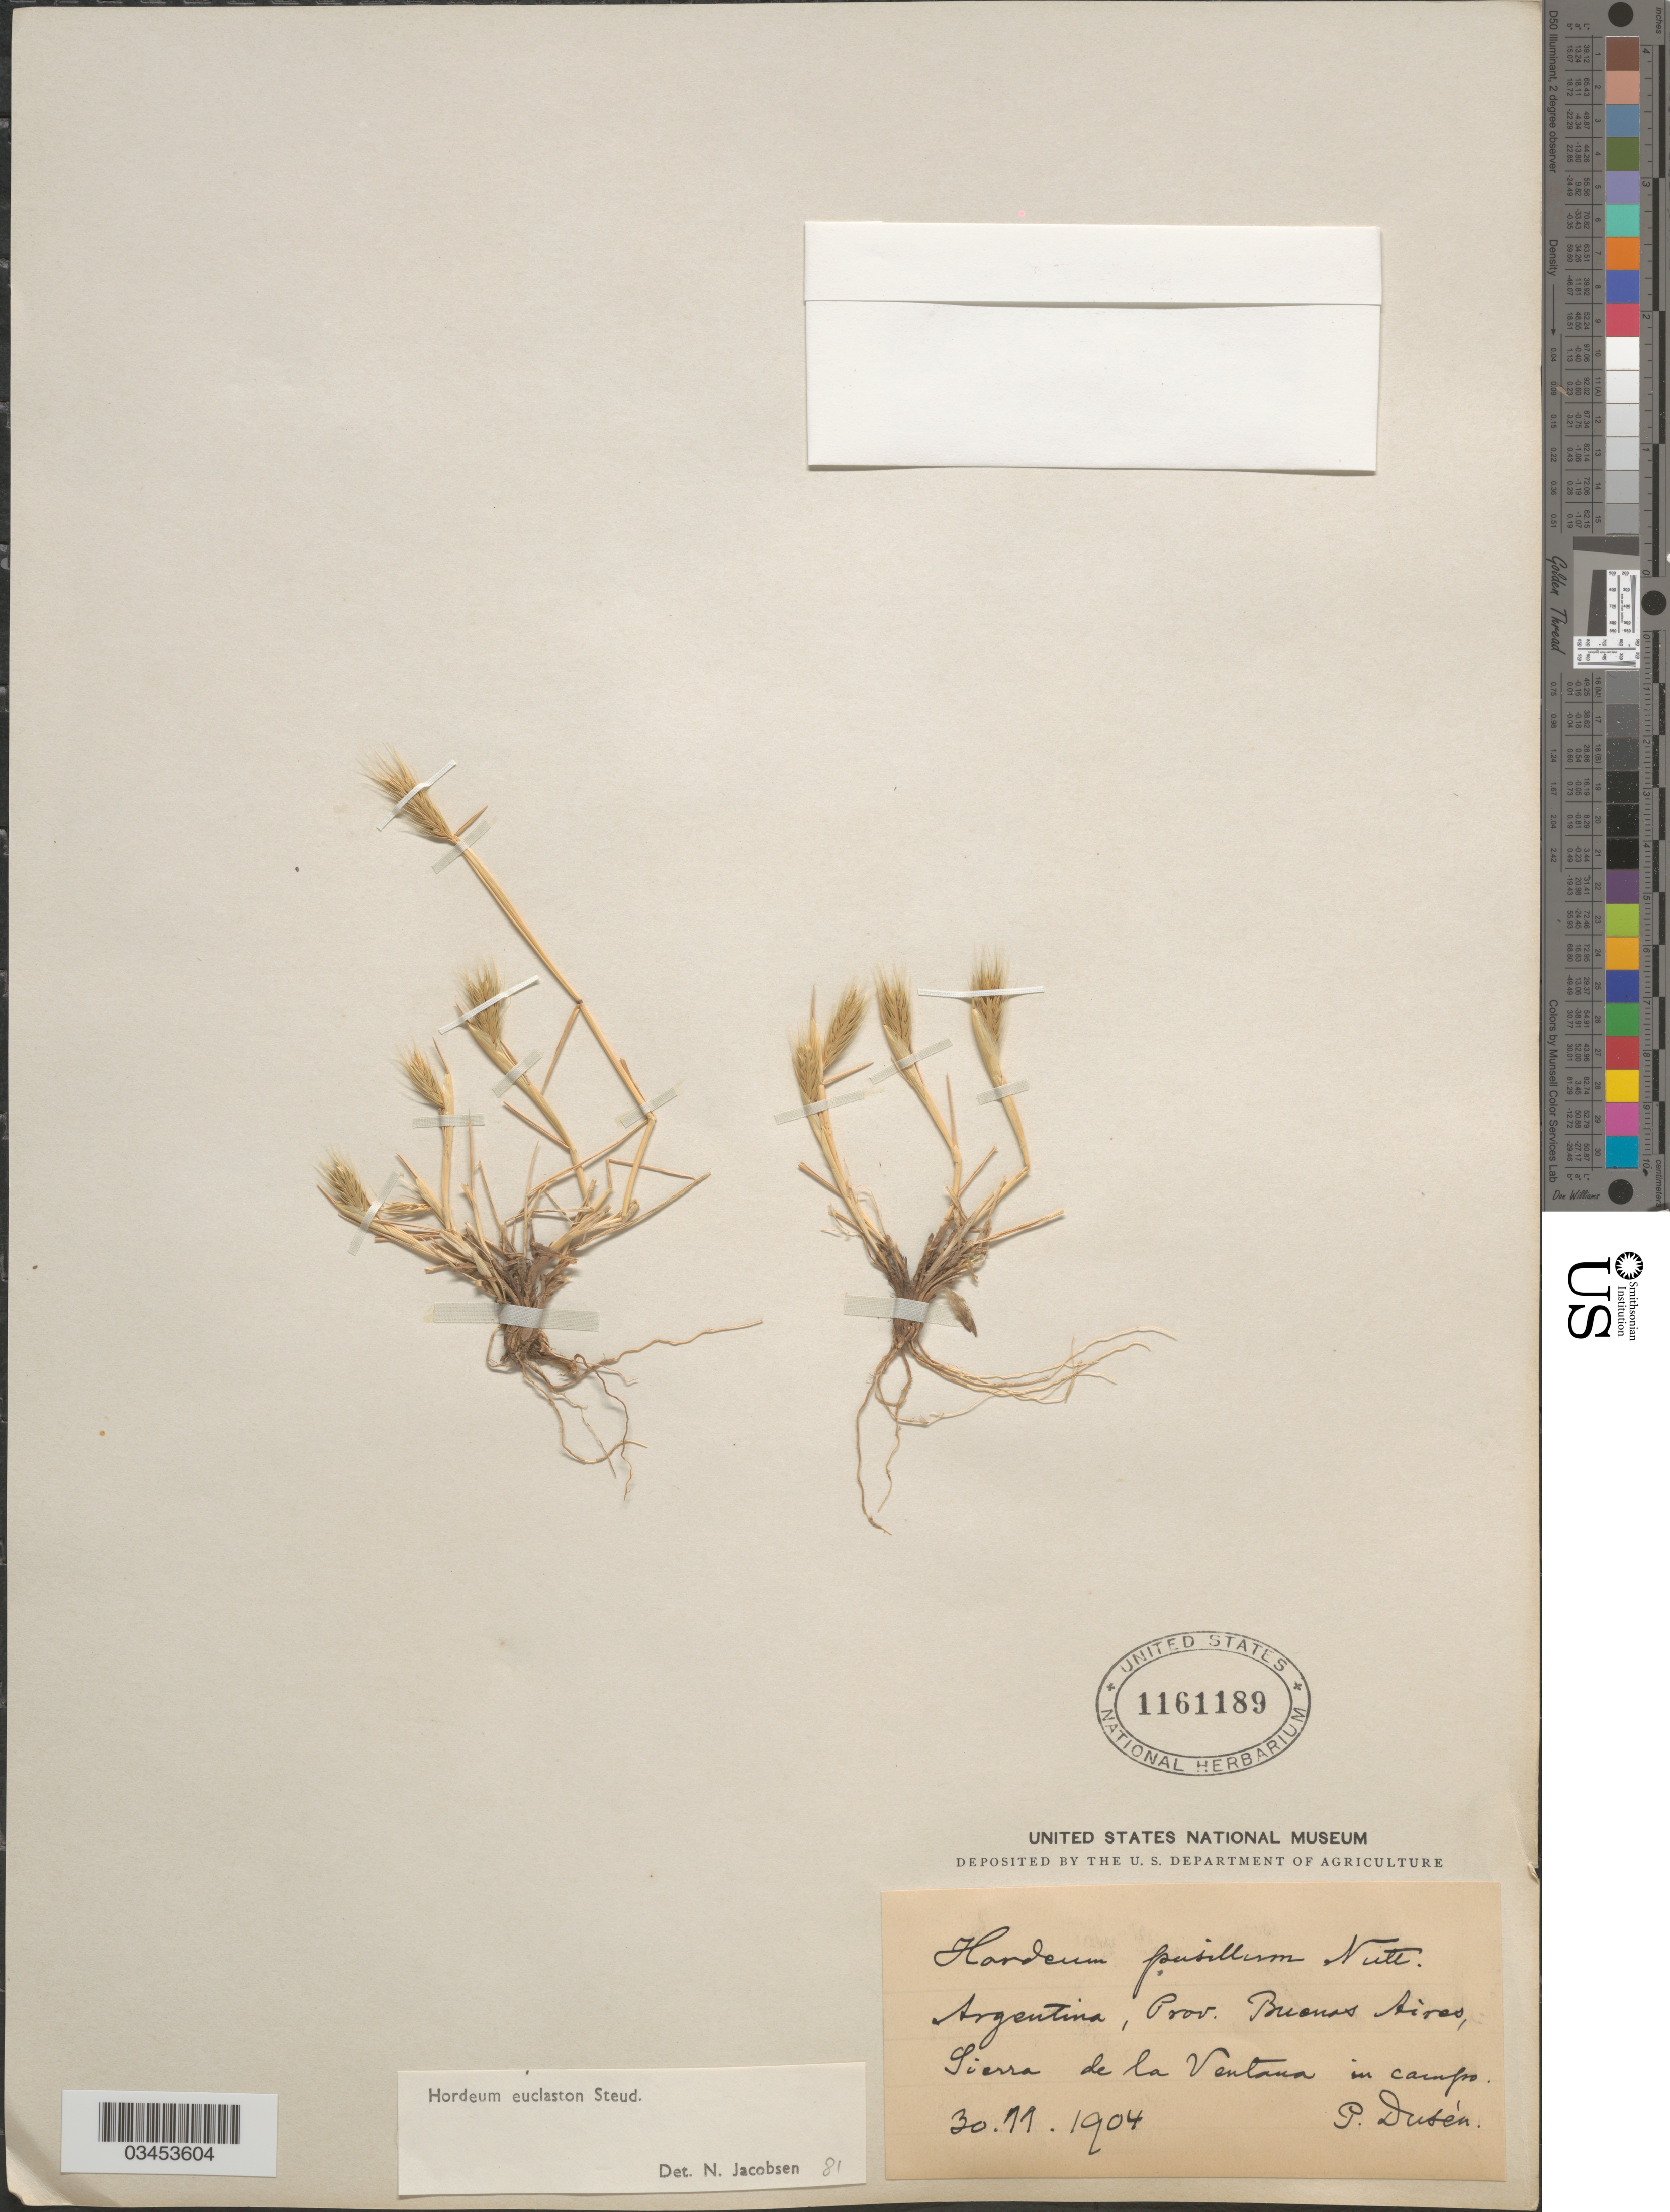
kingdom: Plantae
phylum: Tracheophyta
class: Liliopsida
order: Poales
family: Poaceae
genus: Hordeum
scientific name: Hordeum euclaston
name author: Steud.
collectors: P. Dusén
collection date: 1904-11-30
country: Argentina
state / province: Buenos Aires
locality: Sierra de la Ventana in campo.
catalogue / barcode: US 1161189